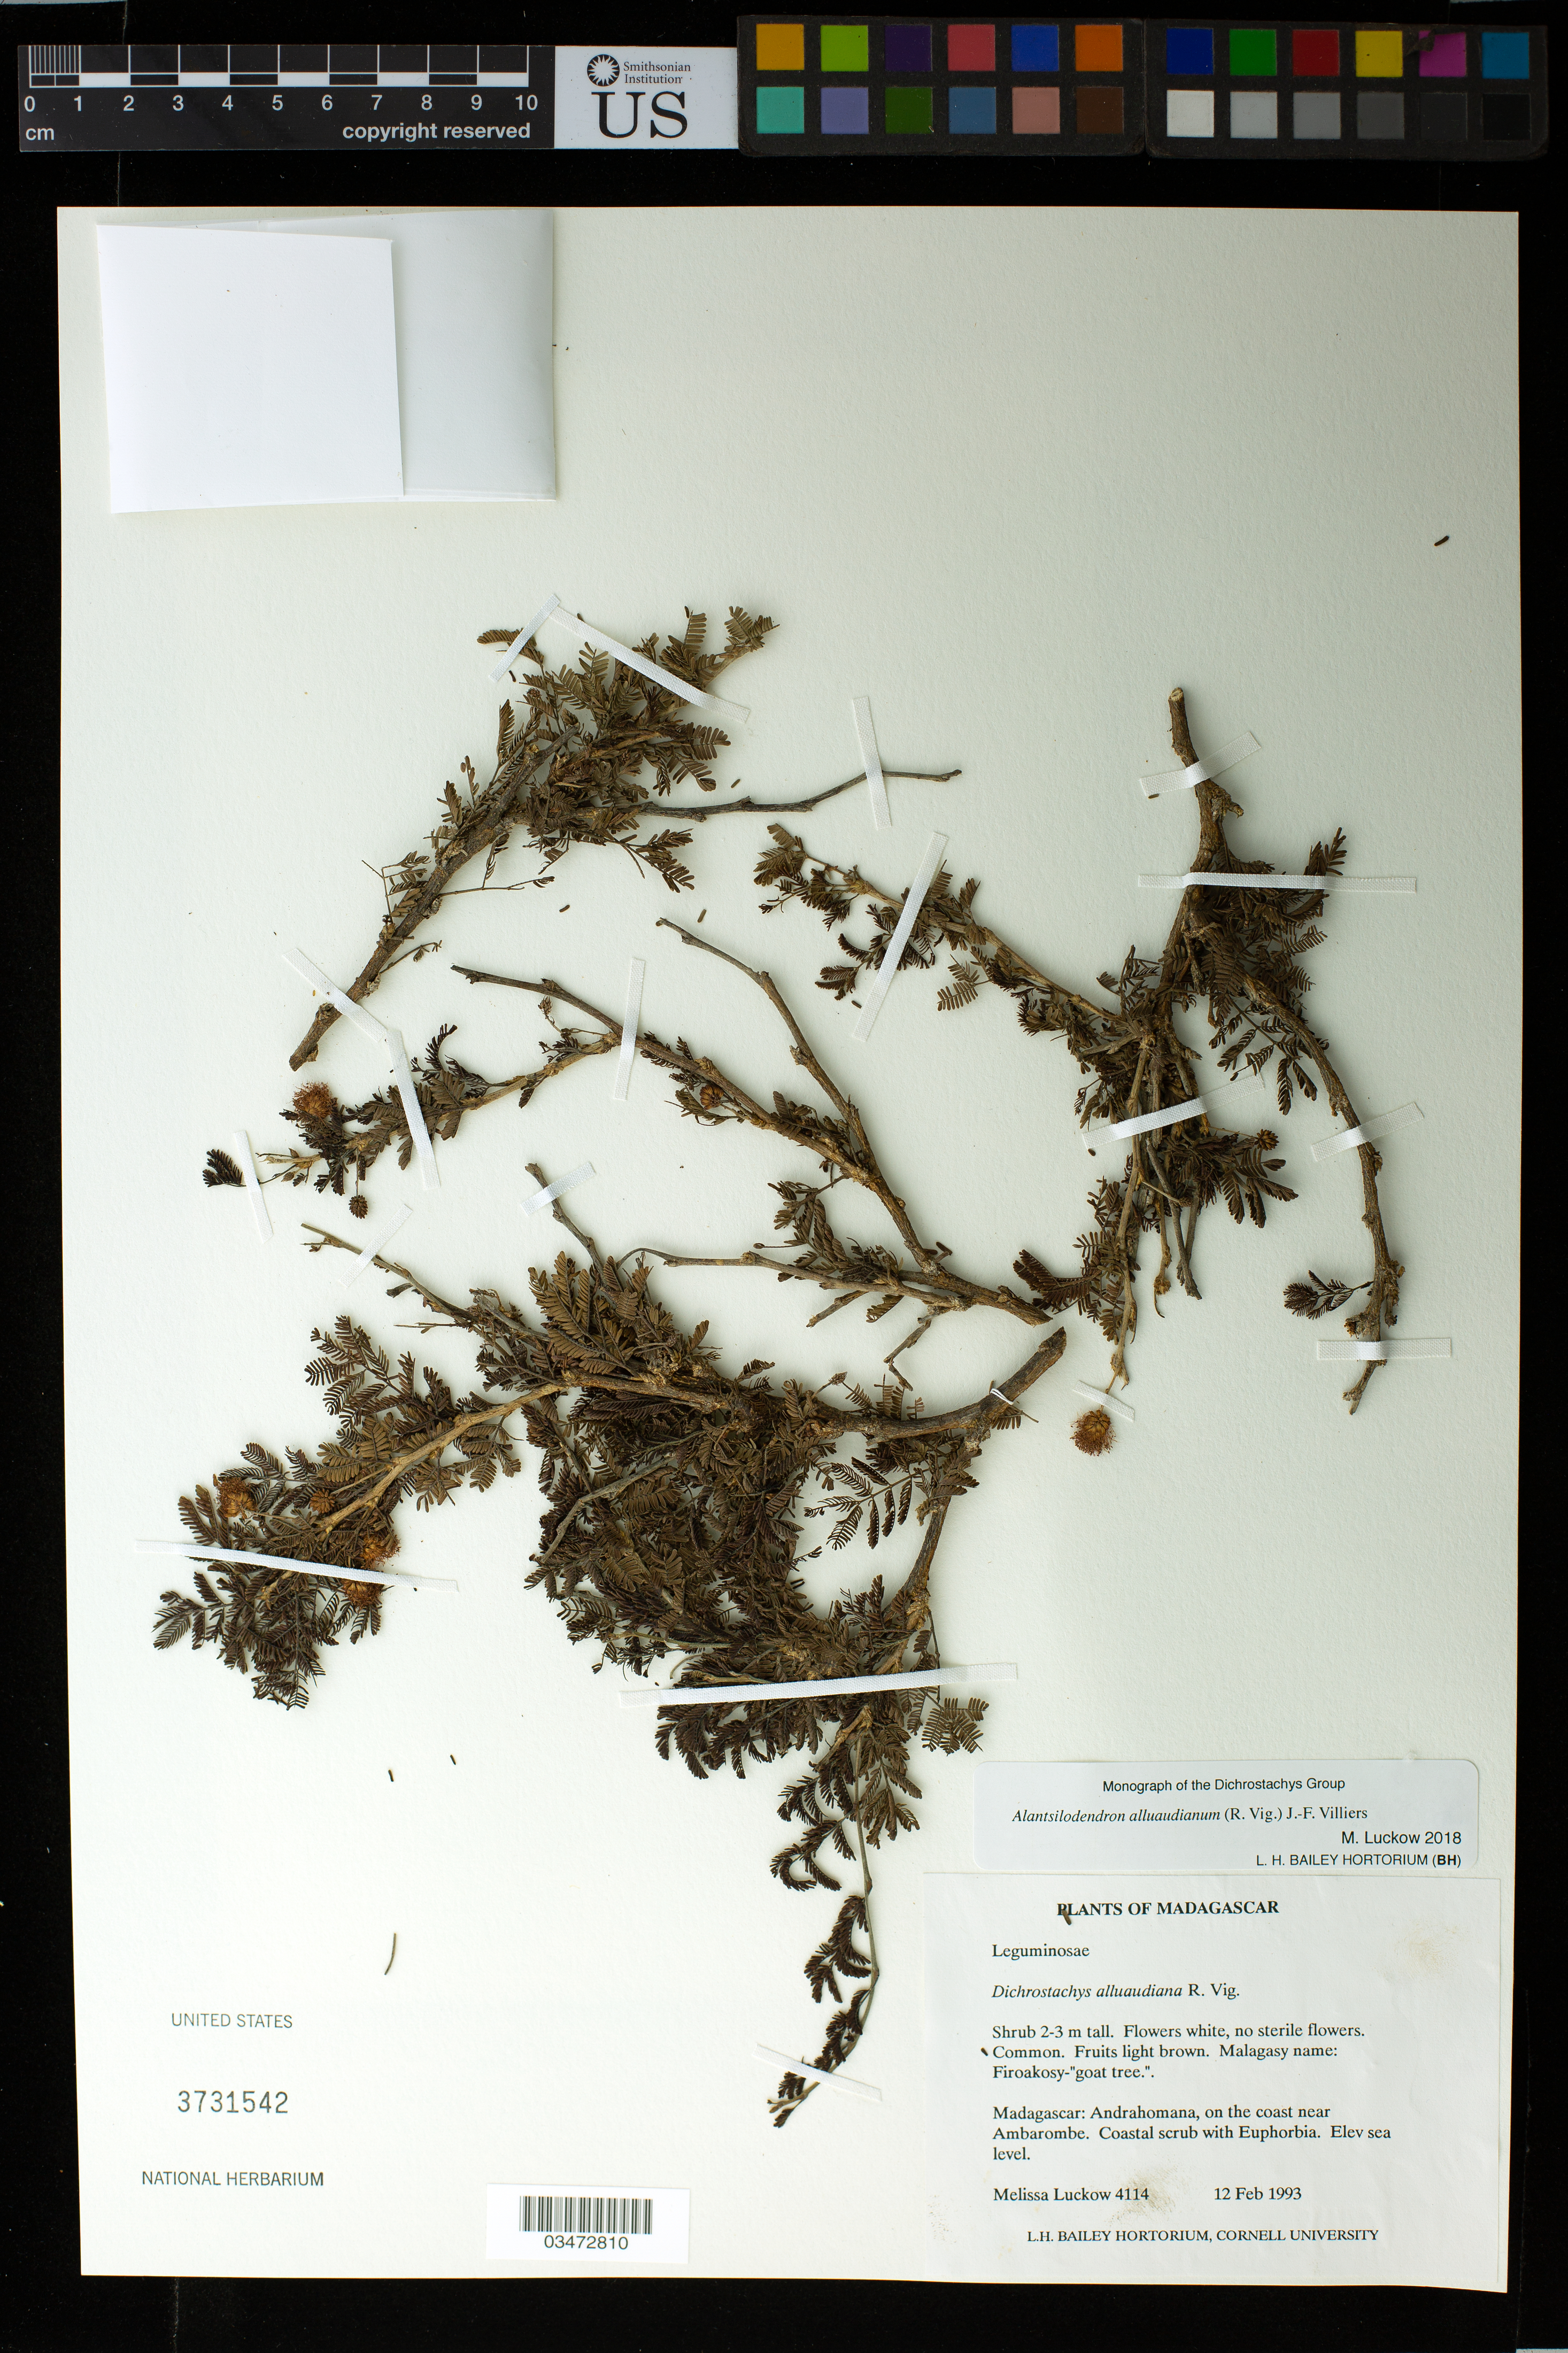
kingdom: Plantae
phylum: Tracheophyta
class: Magnoliopsida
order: Fabales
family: Fabaceae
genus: Alantsilodendron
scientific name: Alantsilodendron alluaudianum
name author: (R. Vig.) Villiers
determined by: Luckow, M. A.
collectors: M. A. Luckow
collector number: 4114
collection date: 1993-02-12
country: Madagascar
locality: Madagascar: Andrahomana, on the coast near Ambarombe.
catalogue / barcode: US 3731542